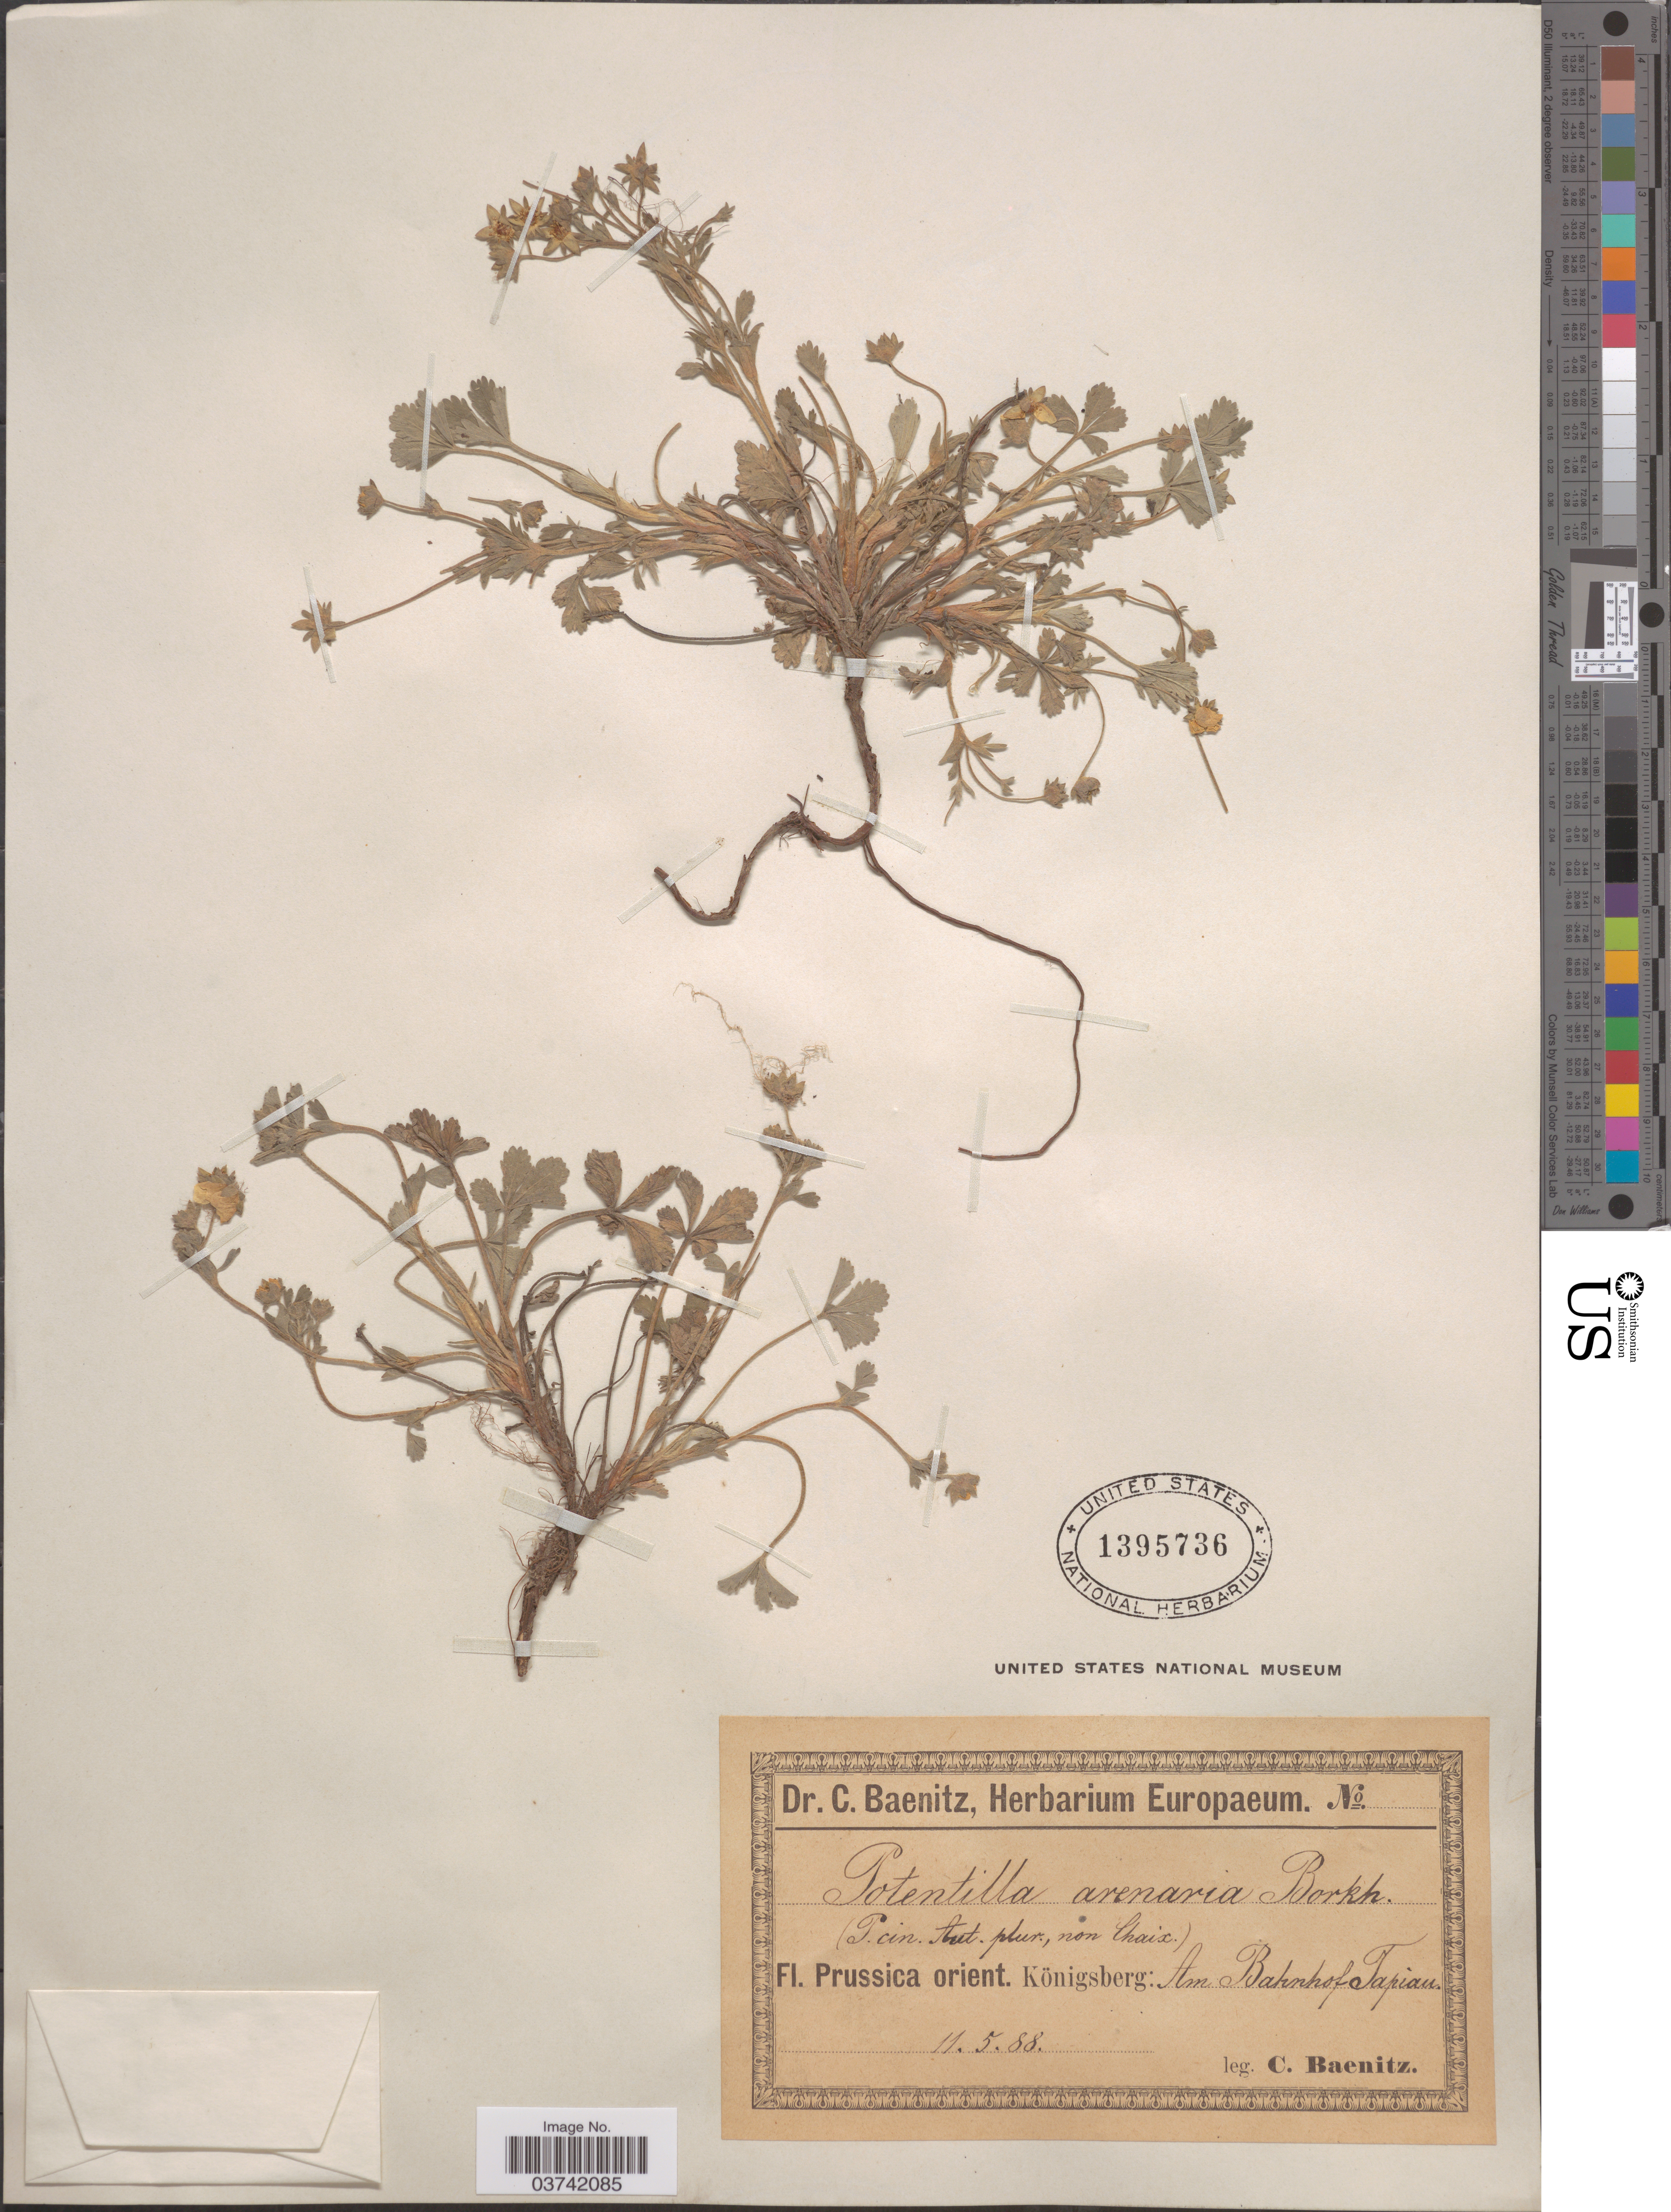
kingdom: Plantae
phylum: Tracheophyta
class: Magnoliopsida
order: Rosales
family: Rosaceae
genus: Potentilla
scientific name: Potentilla arenaria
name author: Borkh. et al.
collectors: C. G. Baenitz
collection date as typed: Transcribed d/m/y: 11/5/88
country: Russian Federation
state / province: Kaliningrad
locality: Prussica orient. Königsberg: Am Bahnhof Tapiau.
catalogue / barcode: US 1395736